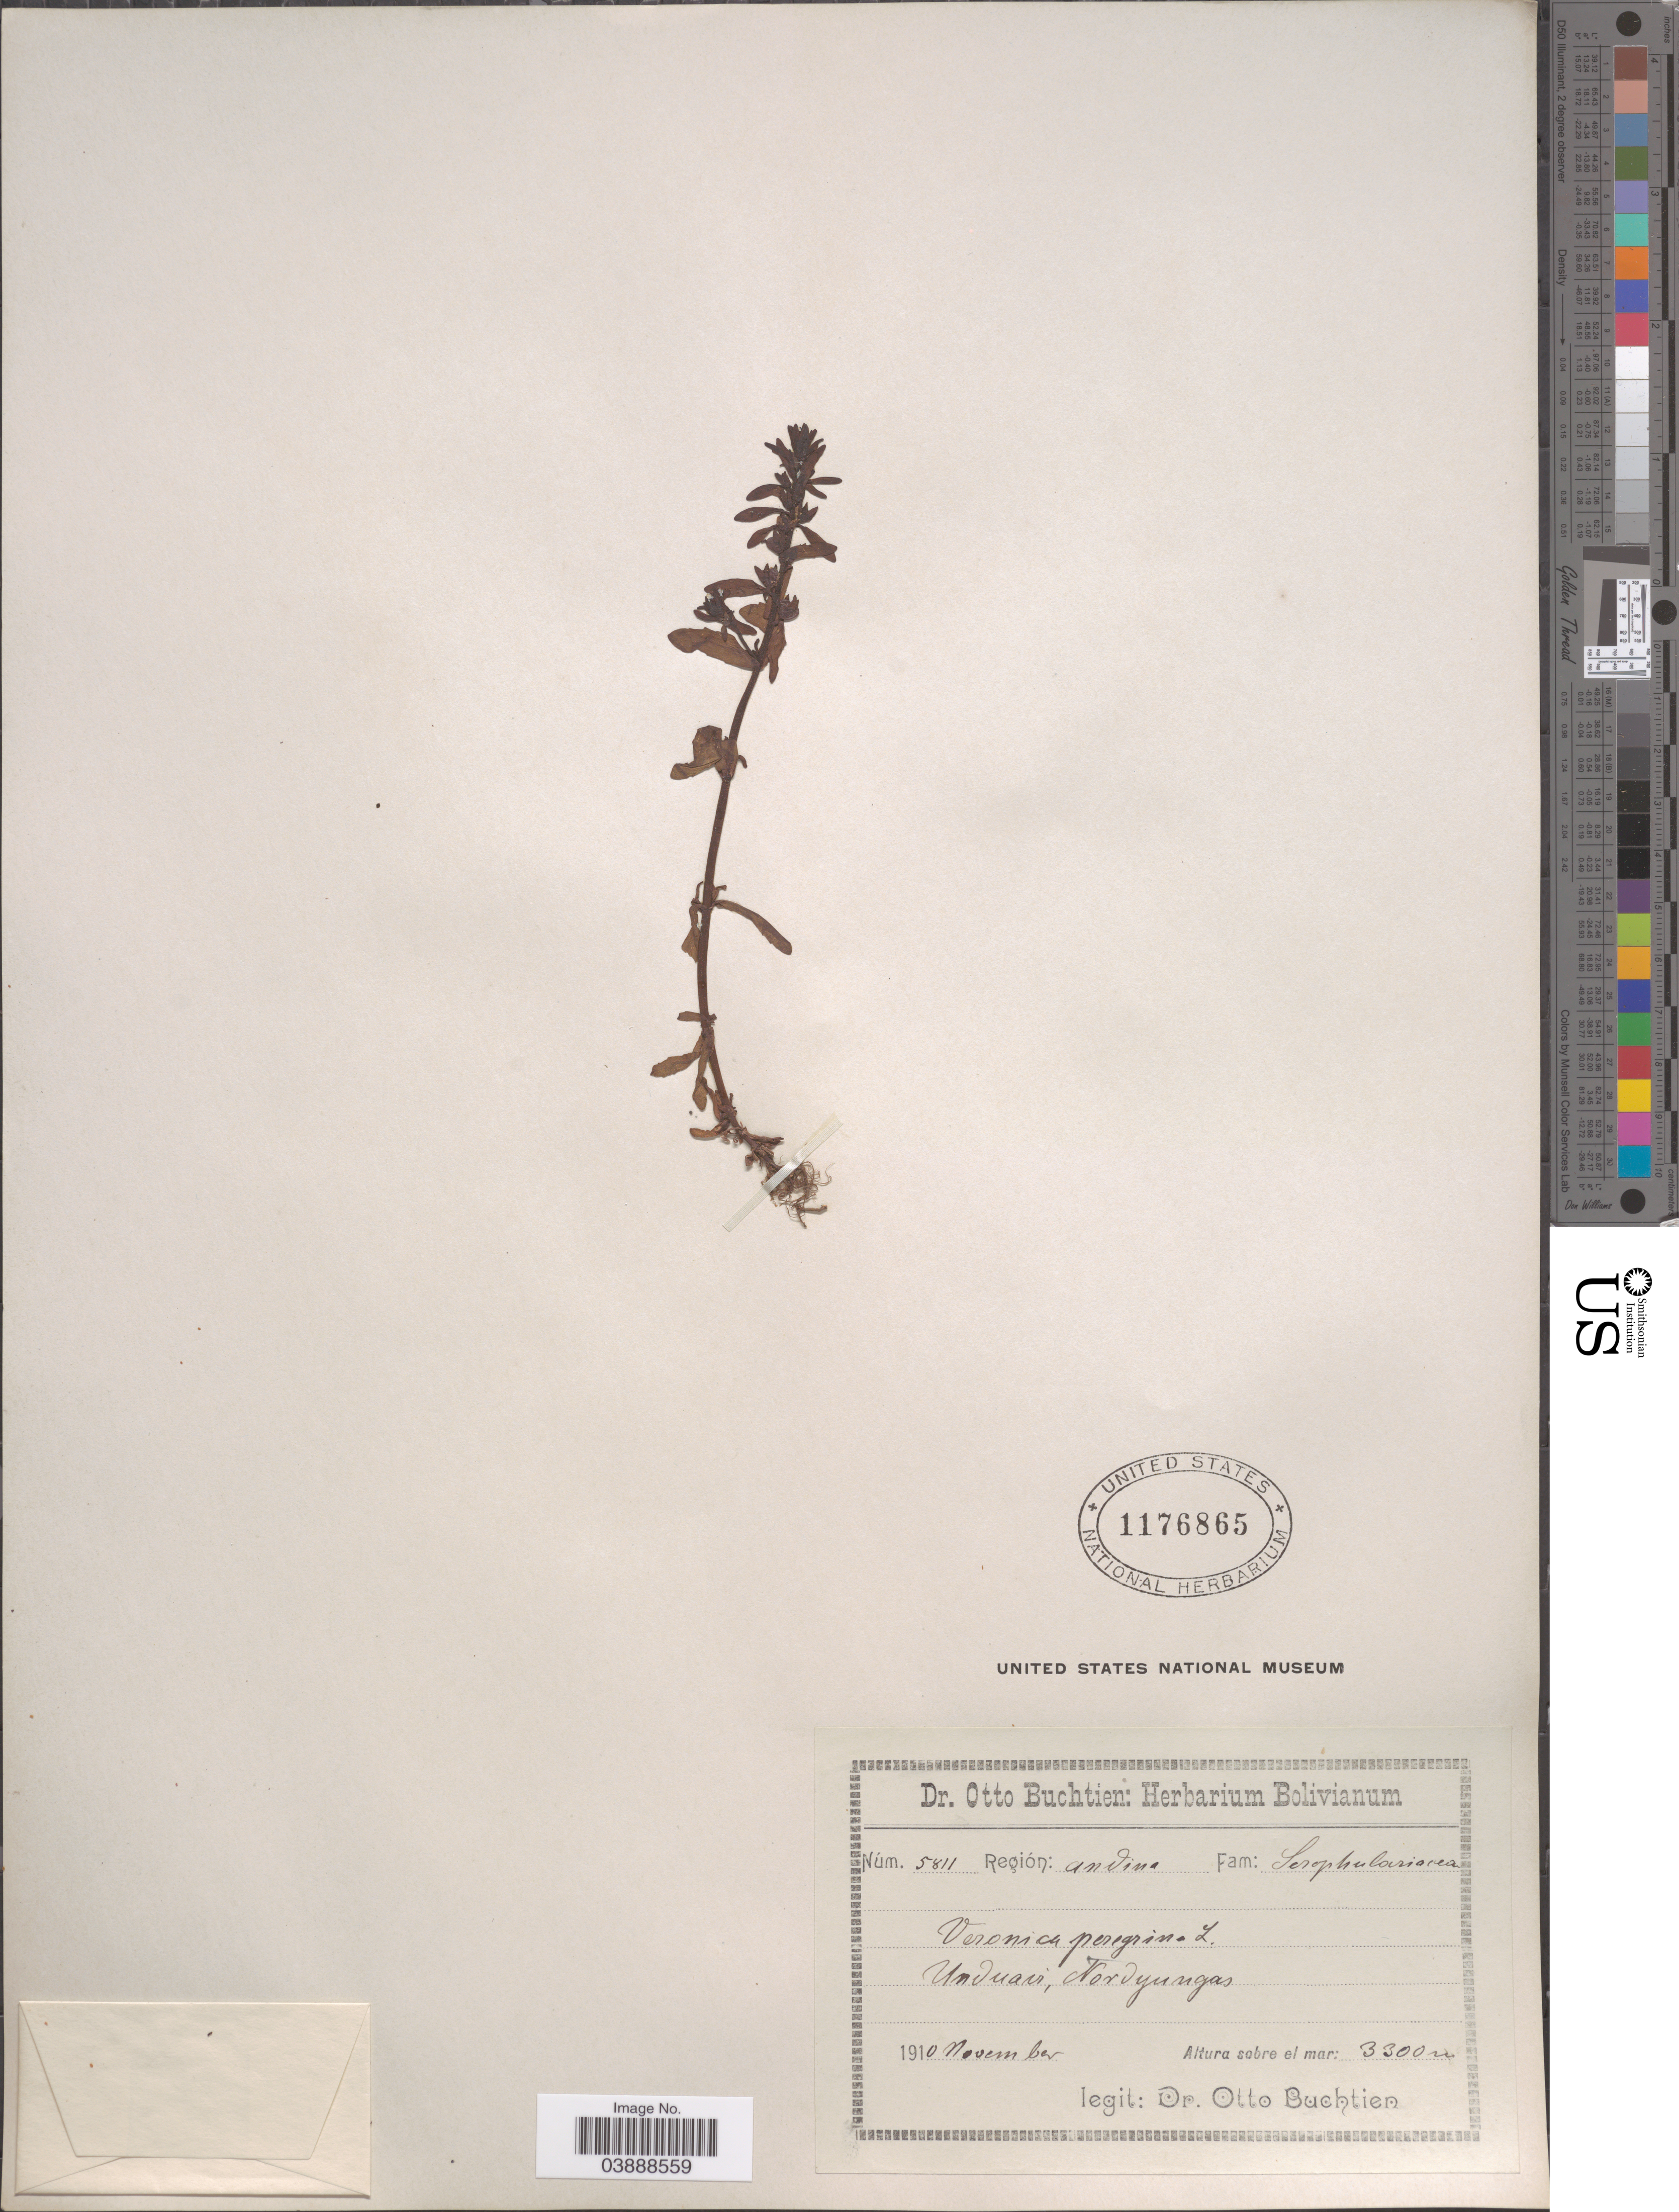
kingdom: Plantae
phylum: Tracheophyta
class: Magnoliopsida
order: Lamiales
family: Plantaginaceae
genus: Veronica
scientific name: Veronica peregrina var. xalapensis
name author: Kunth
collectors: O. Buchtien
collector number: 5811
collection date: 1910-11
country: Bolivia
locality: Región : andina. Unduavi, Nordyungas.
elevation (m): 3300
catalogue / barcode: US 1176865